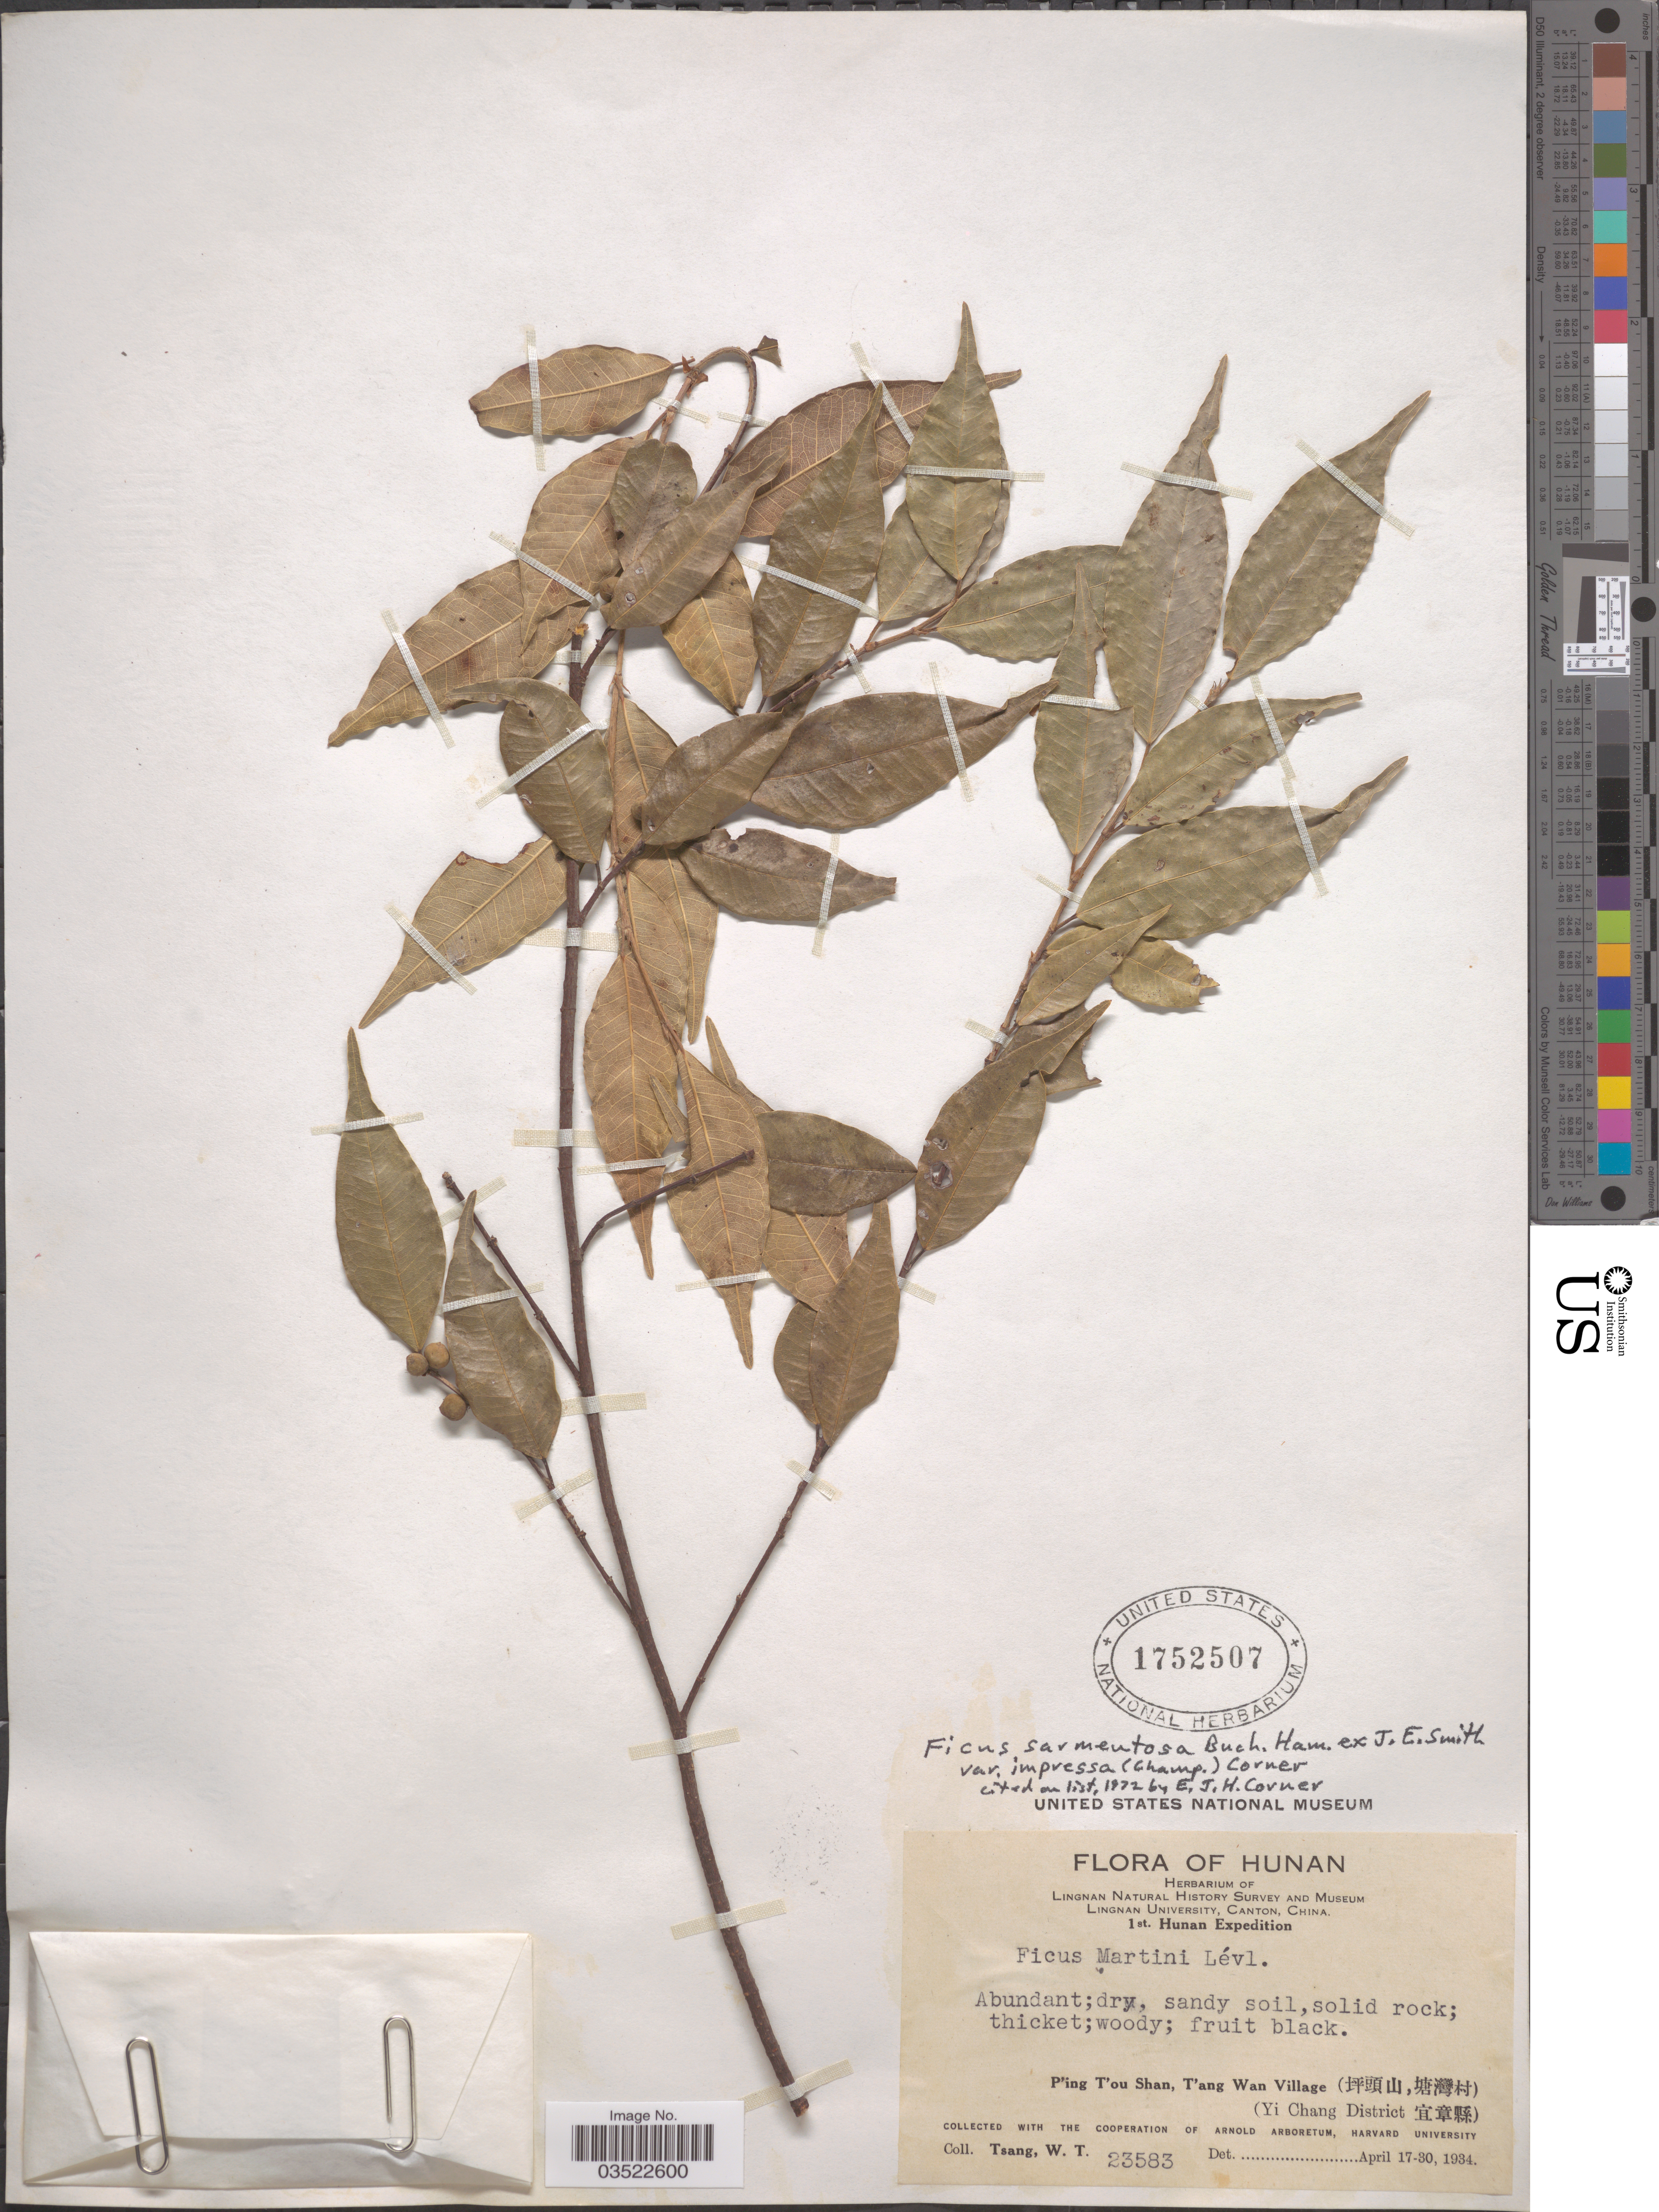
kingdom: Plantae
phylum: Tracheophyta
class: Magnoliopsida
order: Rosales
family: Moraceae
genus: Ficus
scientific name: Ficus sarmentosa var. impressa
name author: (Champ. ex Benth.) Corner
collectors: W. T. Tsang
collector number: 23583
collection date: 1934-04-17/1934-04-30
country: China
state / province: Hunan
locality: P'ing T'ou Shan, T'ang Wan Village (X) (Yi Chang District X).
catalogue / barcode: US 1752507